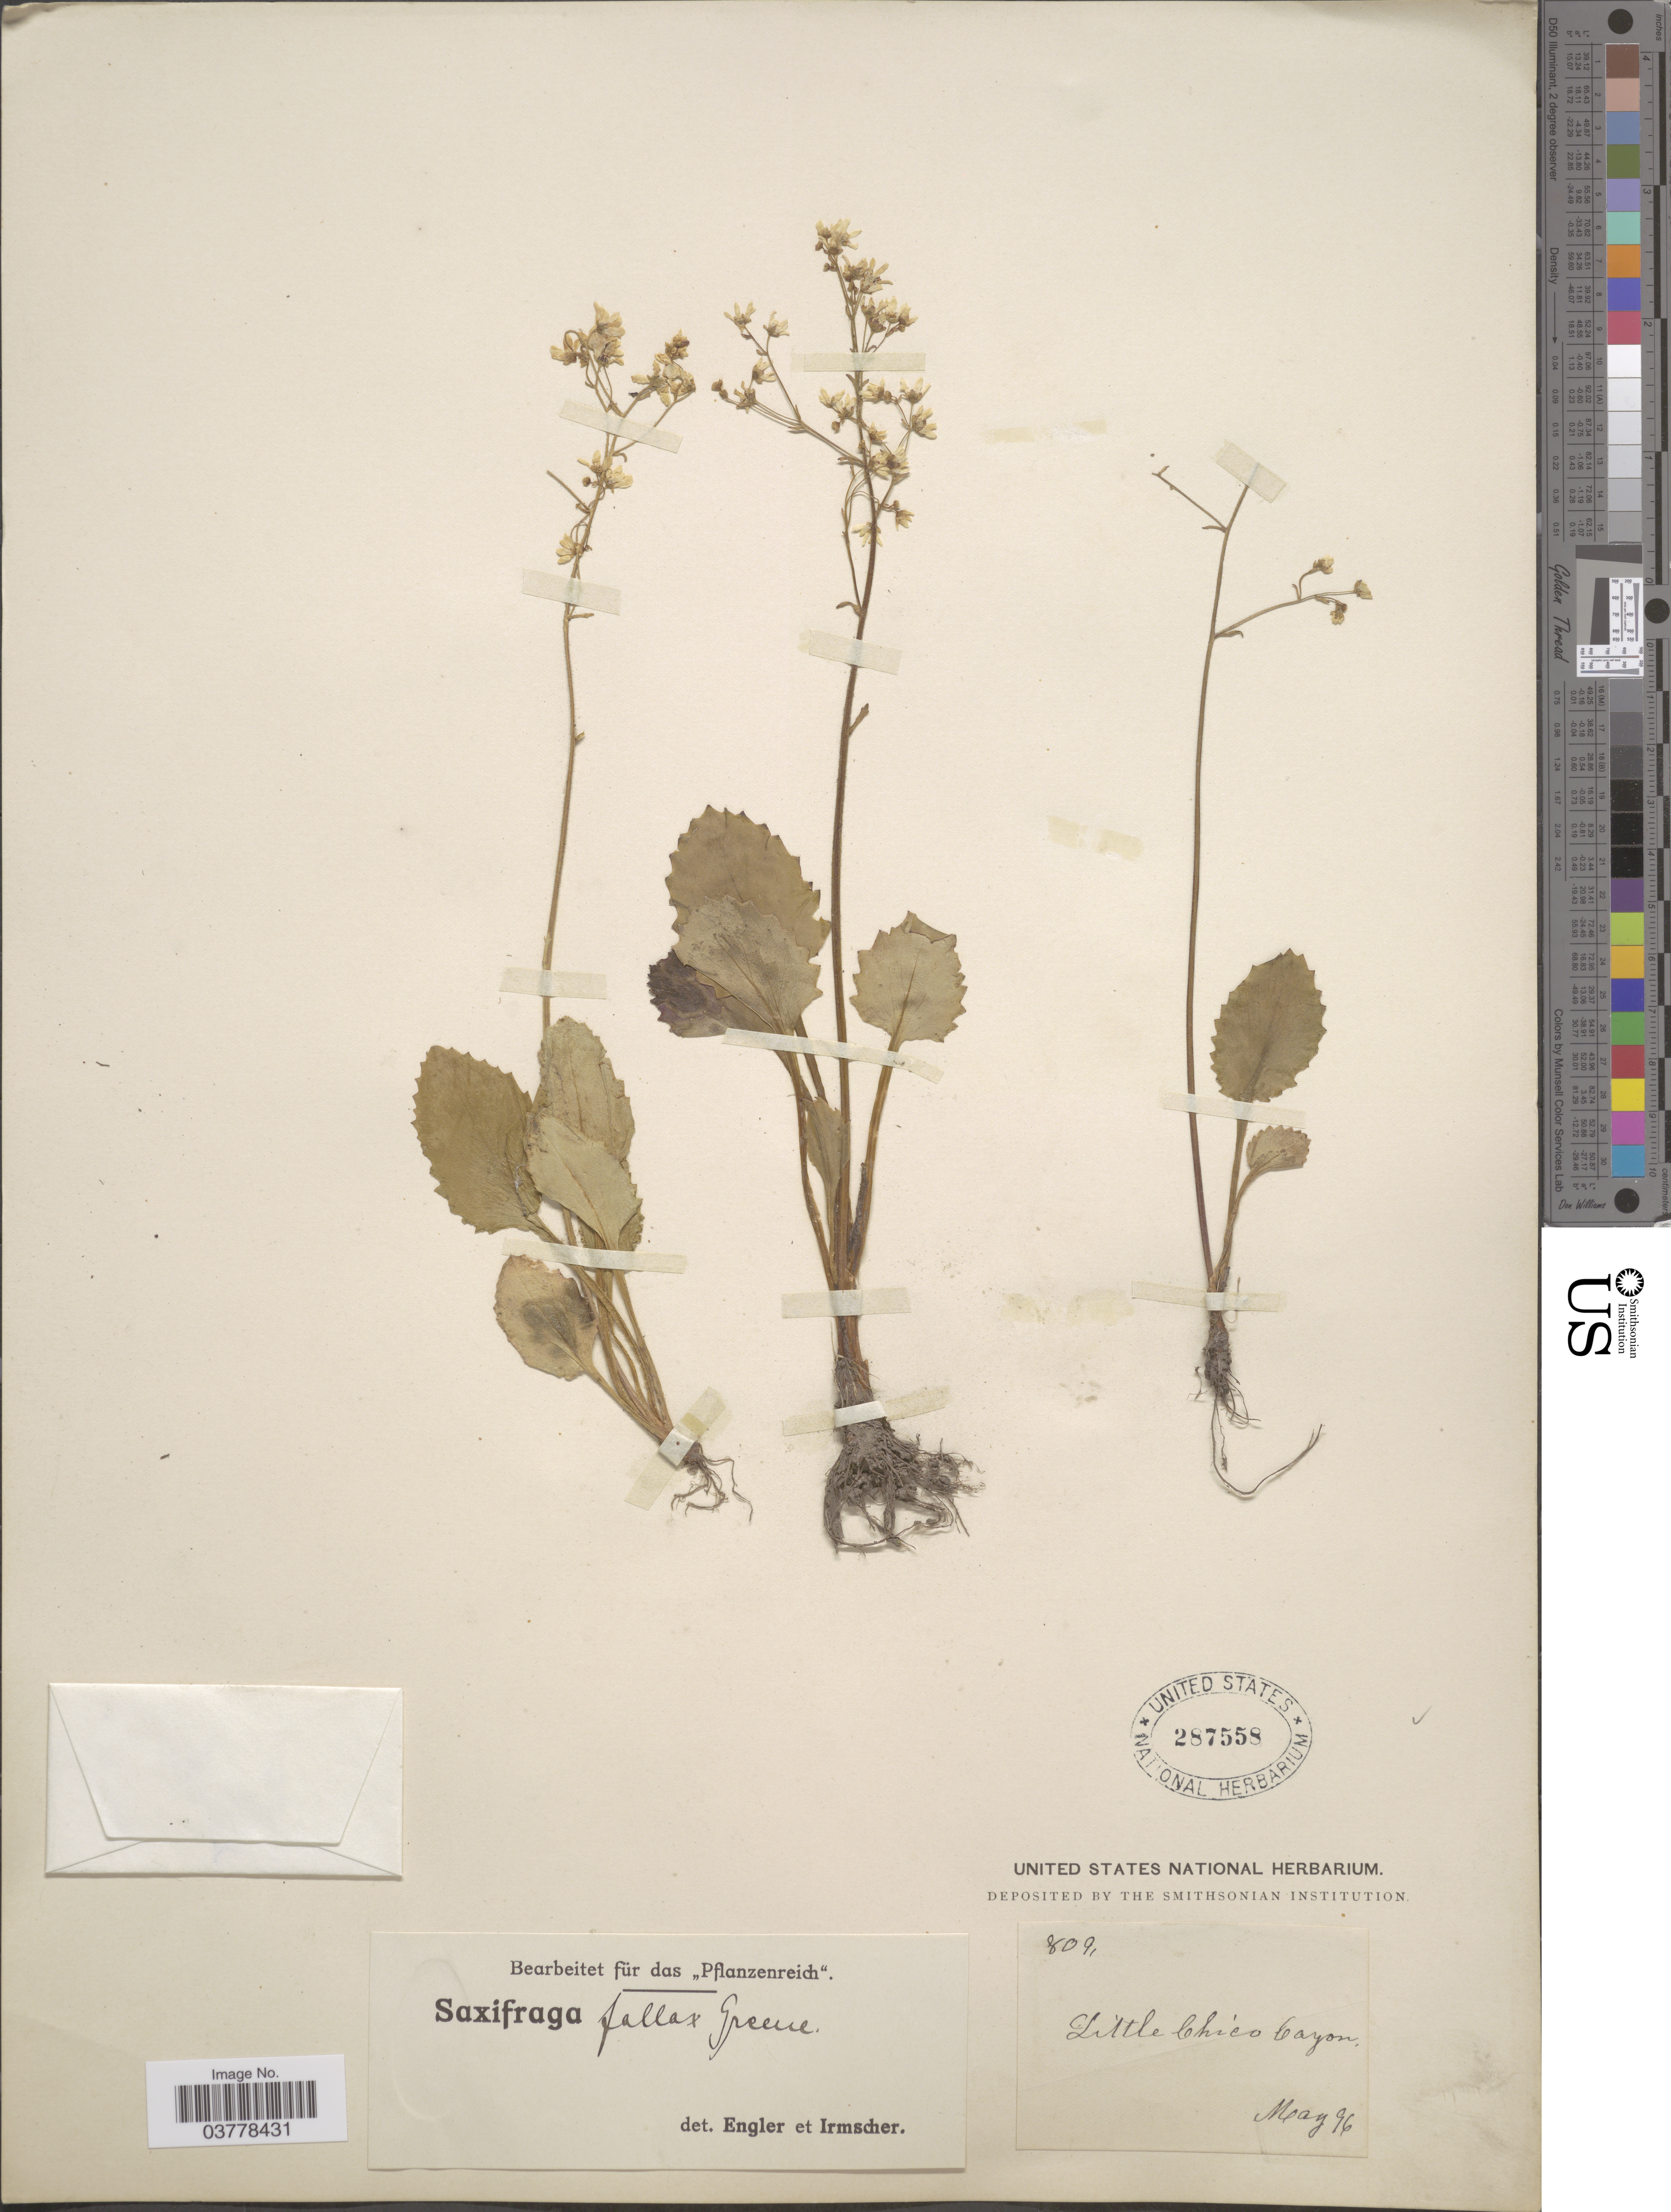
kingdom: Plantae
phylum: Tracheophyta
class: Magnoliopsida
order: Saxifragales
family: Saxifragaceae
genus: Micranthes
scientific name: Micranthes californica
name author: (Greene) Small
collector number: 809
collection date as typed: Transcribed d/m/y: /5/96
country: United States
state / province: California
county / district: Butte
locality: Little Chico Cayon.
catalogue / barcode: US 287558